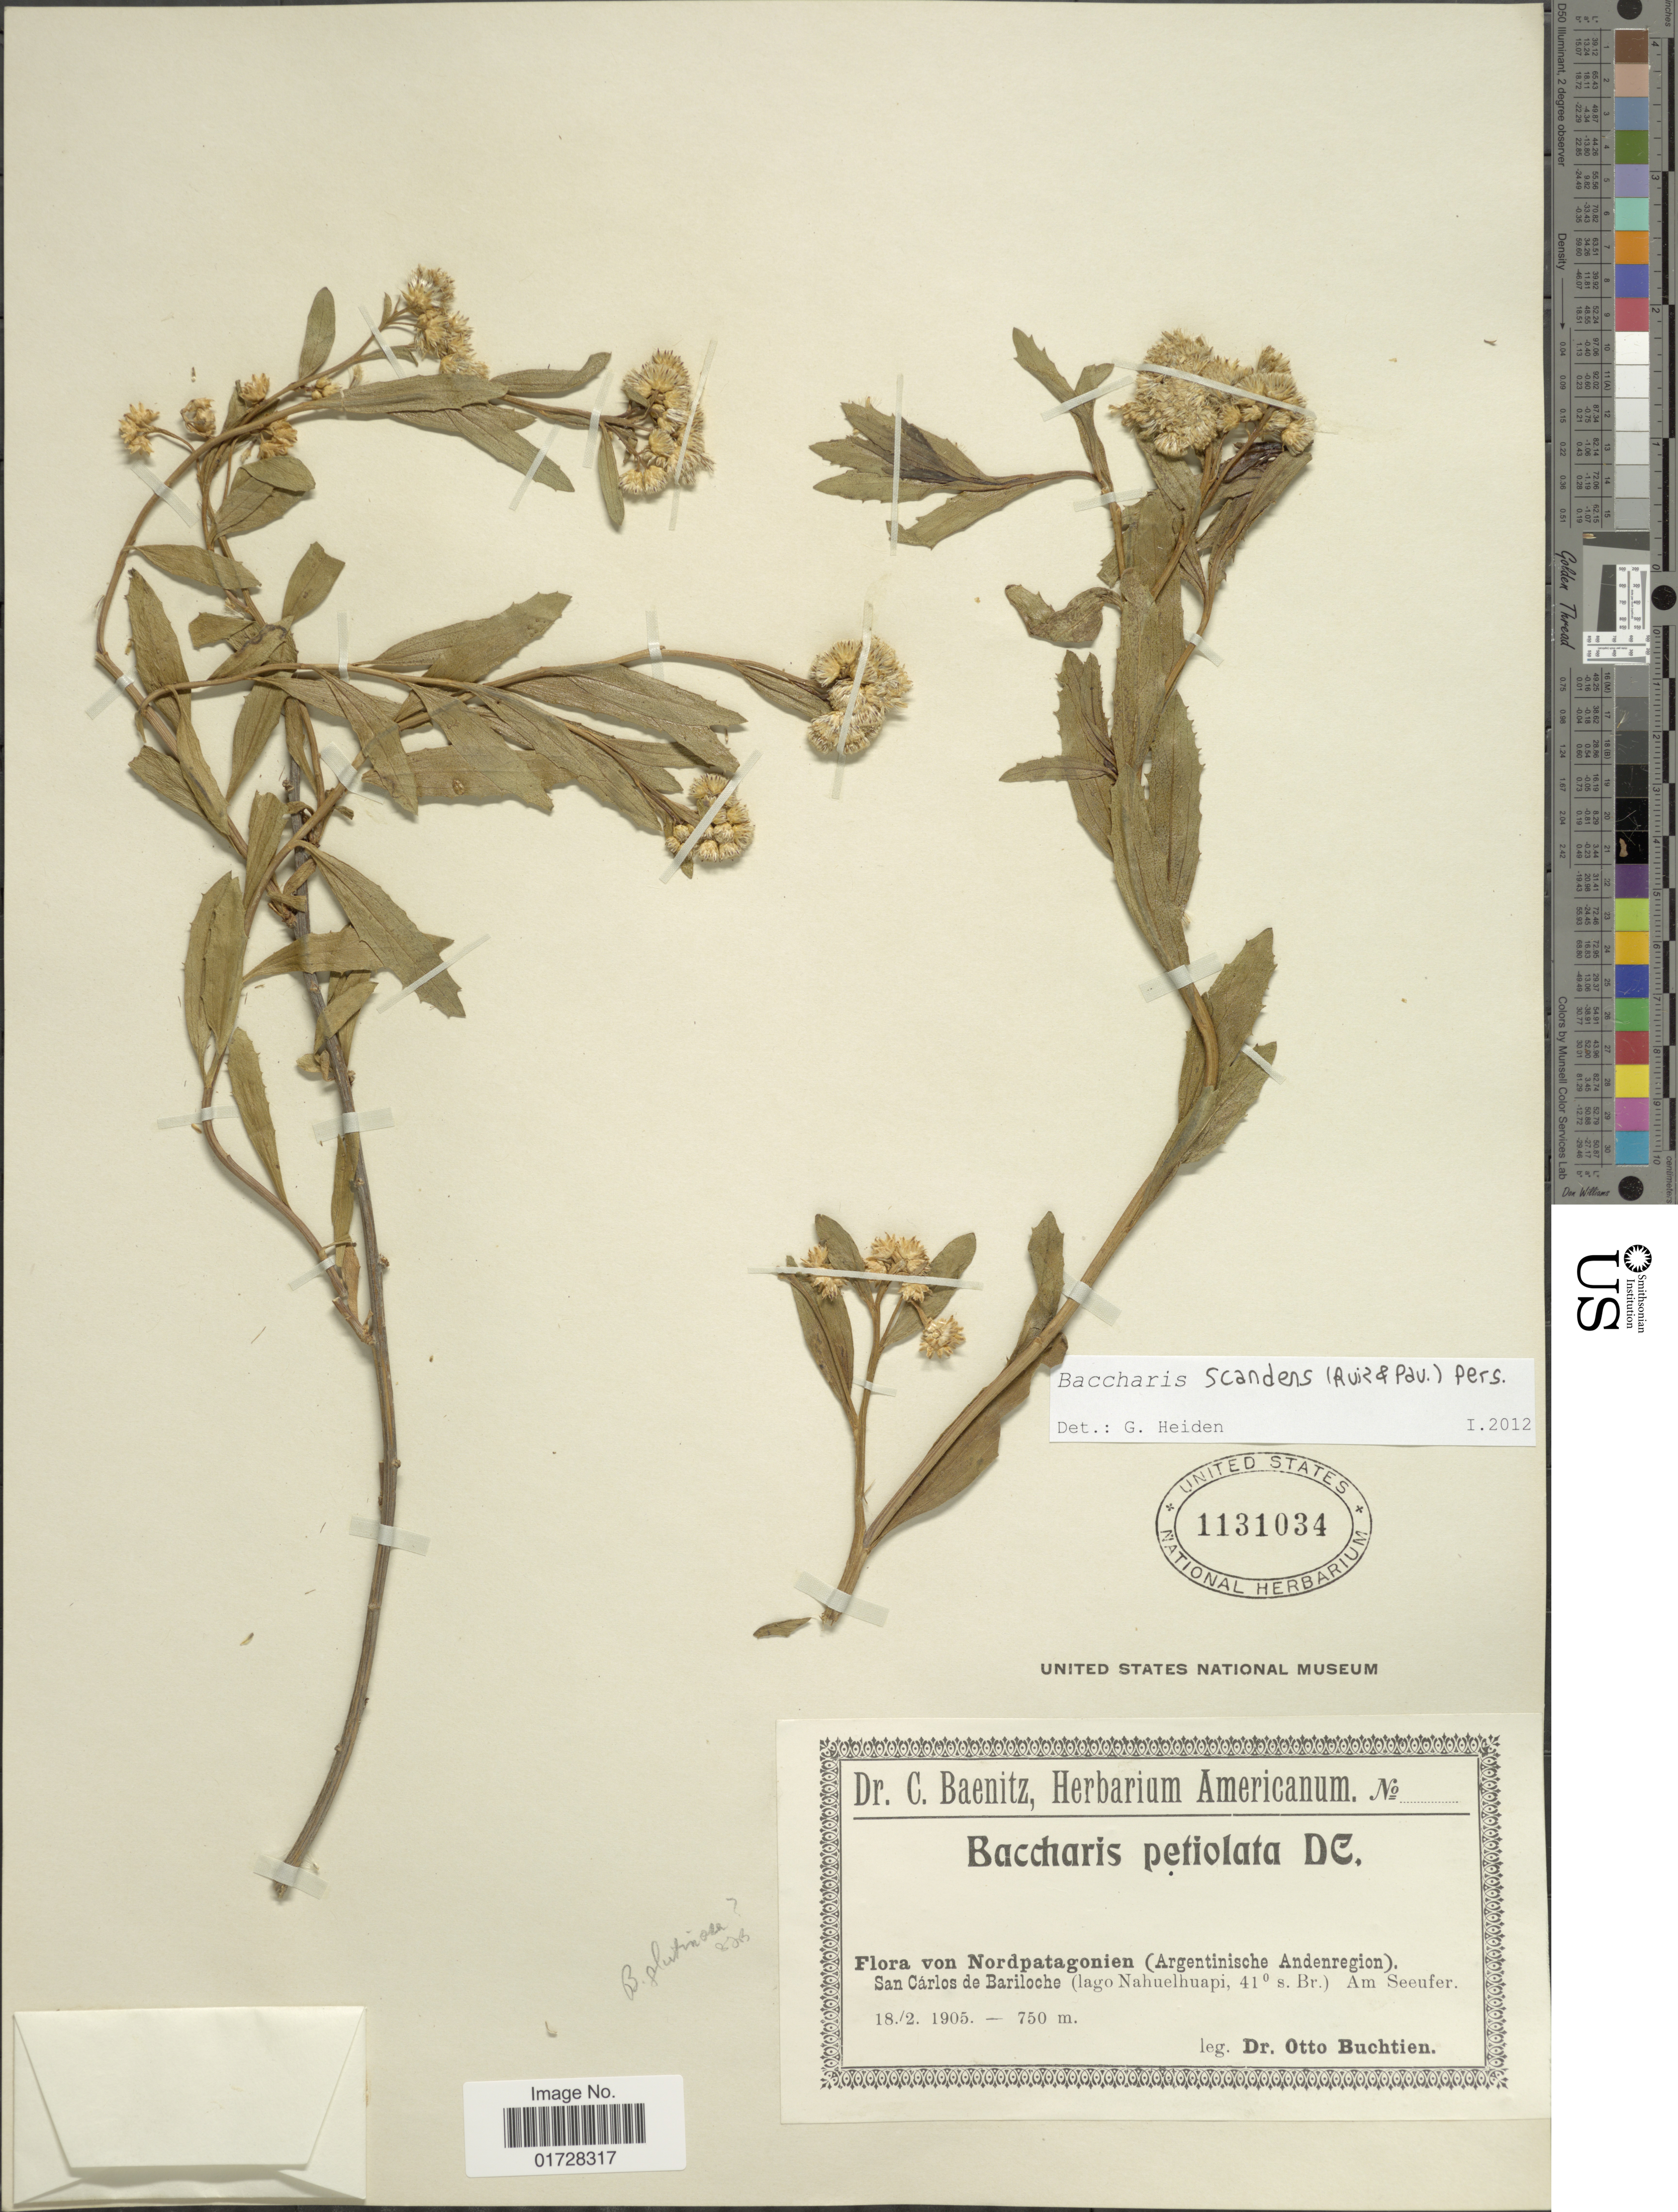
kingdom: Plantae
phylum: Tracheophyta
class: Magnoliopsida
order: Asterales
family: Asteraceae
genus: Baccharis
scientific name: Baccharis scandens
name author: (Ruiz & Pav.) Pers.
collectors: O. Buchtien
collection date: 1905-02-18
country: Argentina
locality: Nordpatagonien (Argentinische Andenregion), San Carlos de Bariloche (lago Nahuelhuapi), am Seeufer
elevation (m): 750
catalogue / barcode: US 1131034